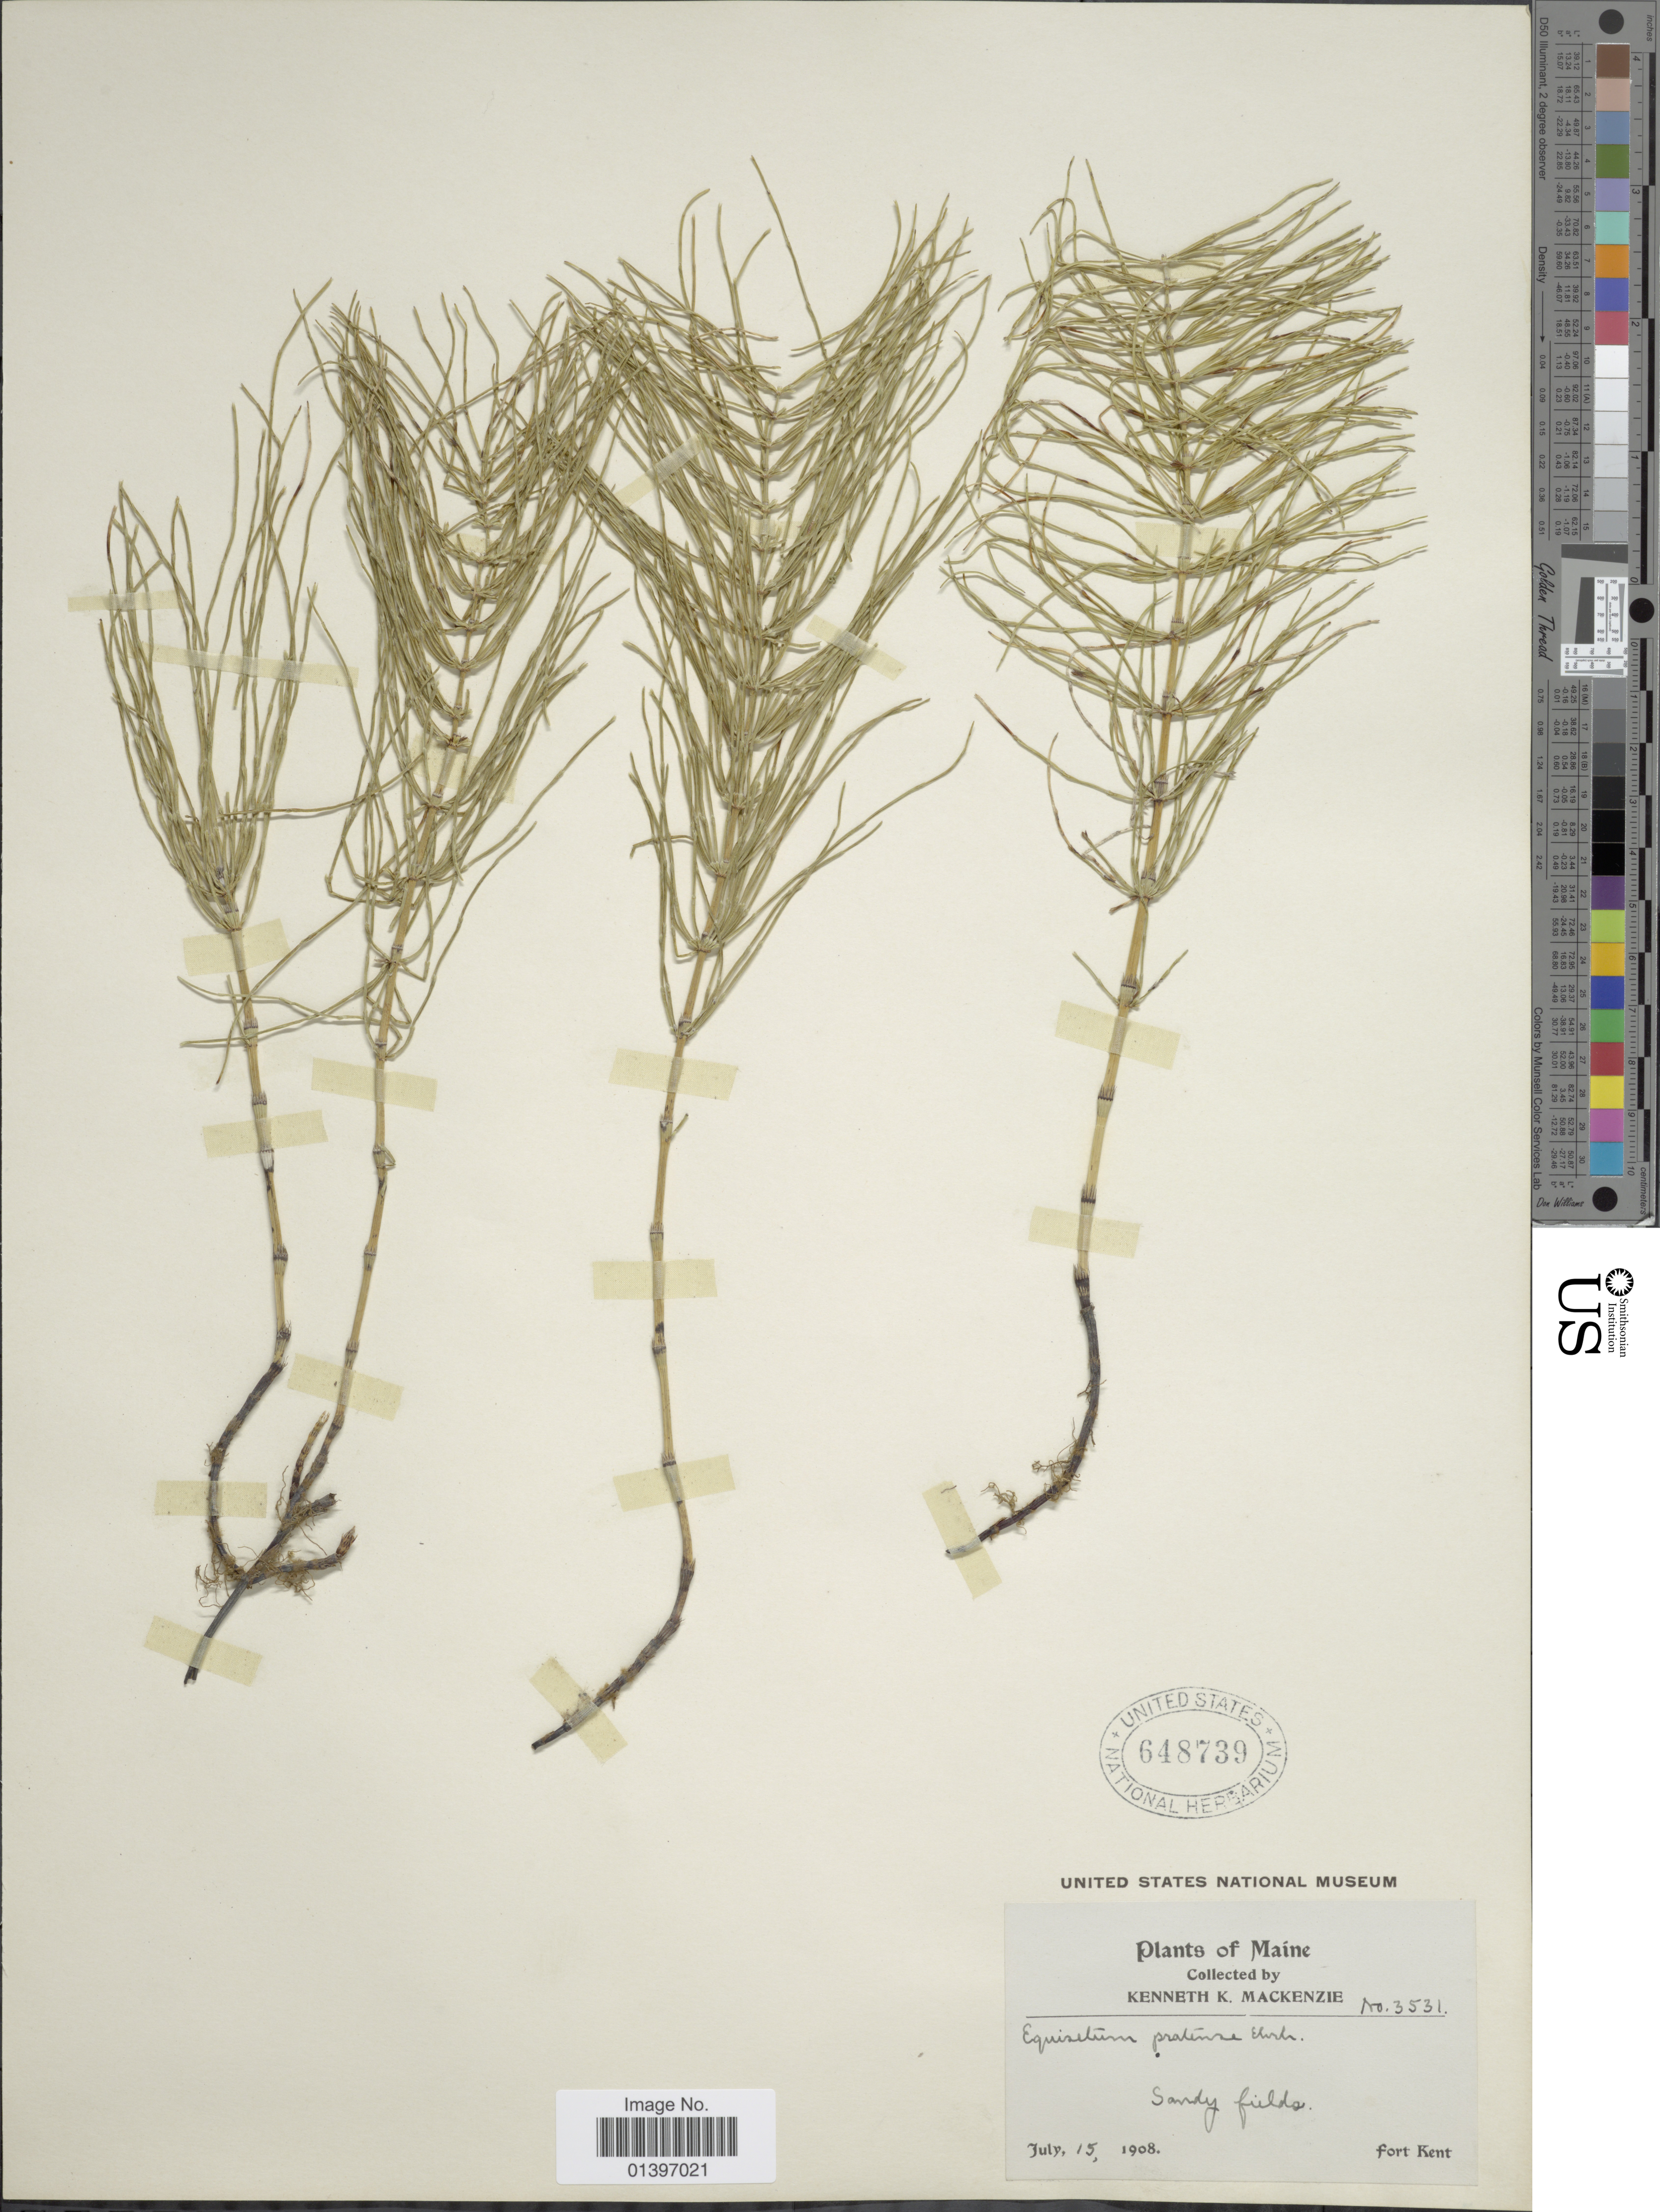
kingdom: Plantae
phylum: Tracheophyta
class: Polypodiopsida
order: Equisetales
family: Equisetaceae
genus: Equisetum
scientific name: Equisetum pratense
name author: Ehrh.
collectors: K. K. Mackenzie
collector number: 3531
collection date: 1908-07-15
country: United States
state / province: Maine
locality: Sandy fields, Fort Kent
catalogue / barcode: US 648739